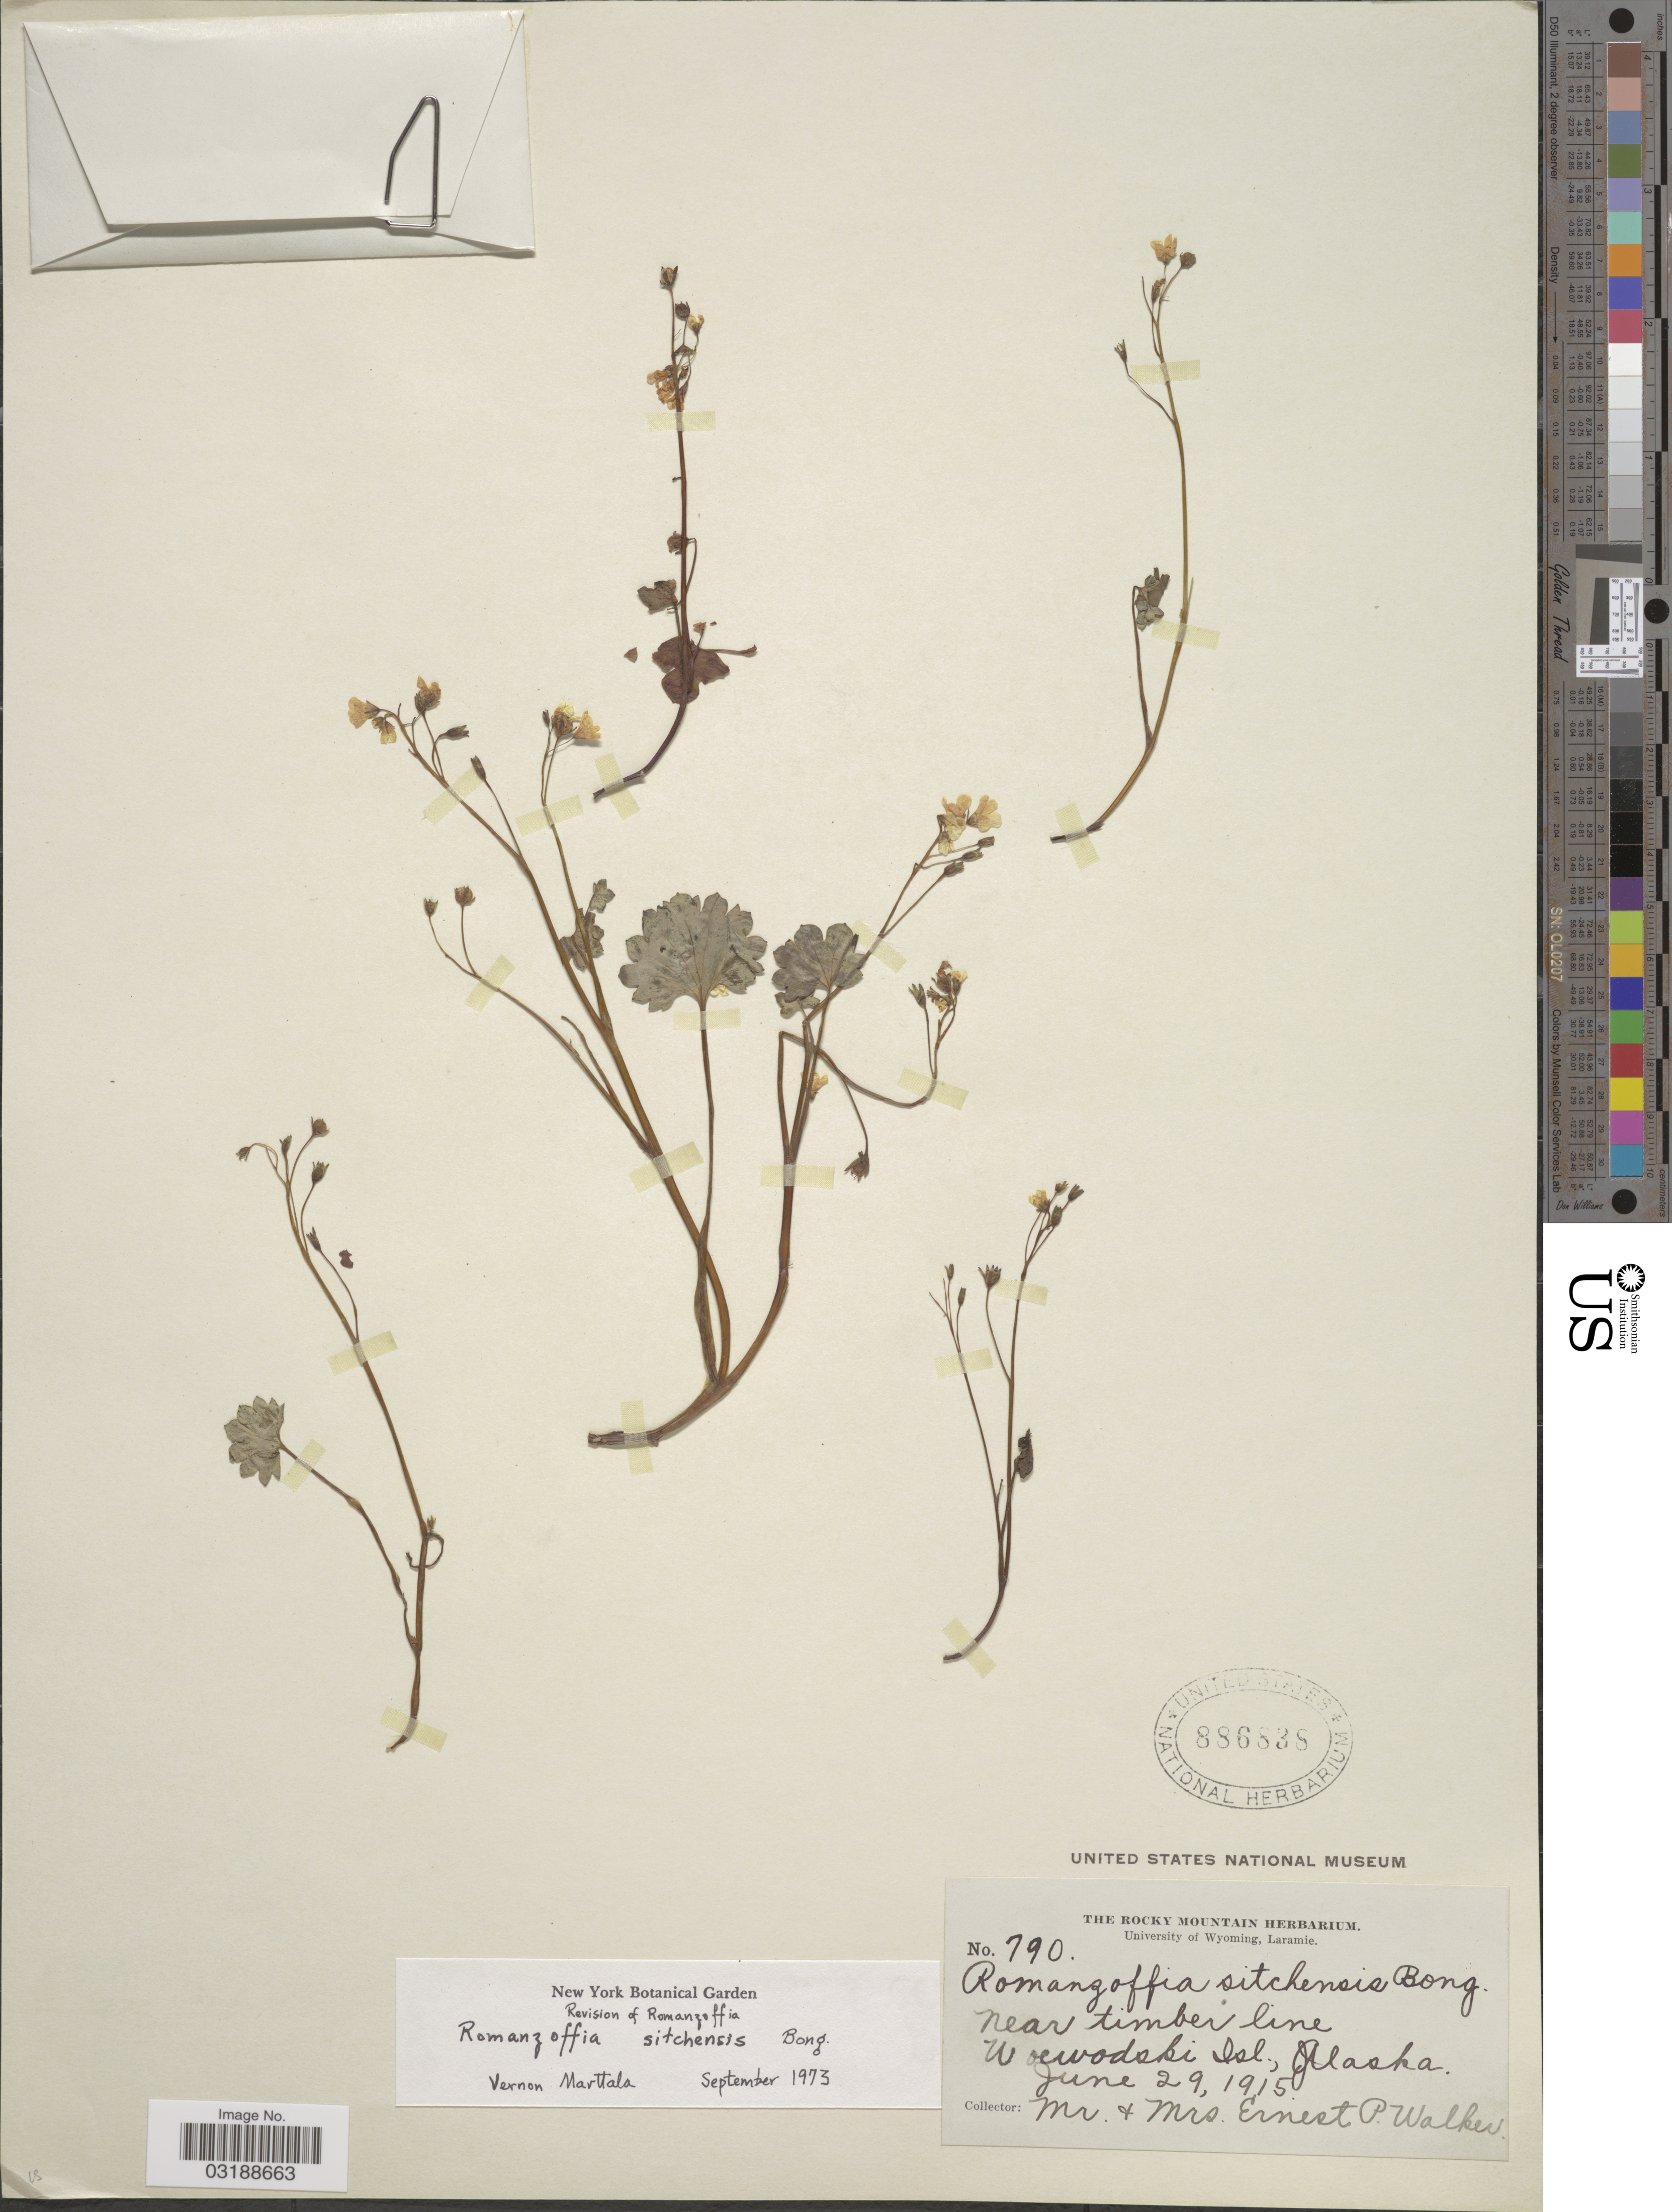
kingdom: Plantae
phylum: Tracheophyta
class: Magnoliopsida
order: Boraginales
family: Hydrophyllaceae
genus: Romanzoffia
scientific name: Romanzoffia sitchensis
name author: Bong.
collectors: E. Walker & E. Walker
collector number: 790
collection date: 1915-06-29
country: United States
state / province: Alaska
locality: Near timber line Woewodski Isl.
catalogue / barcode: US 886838